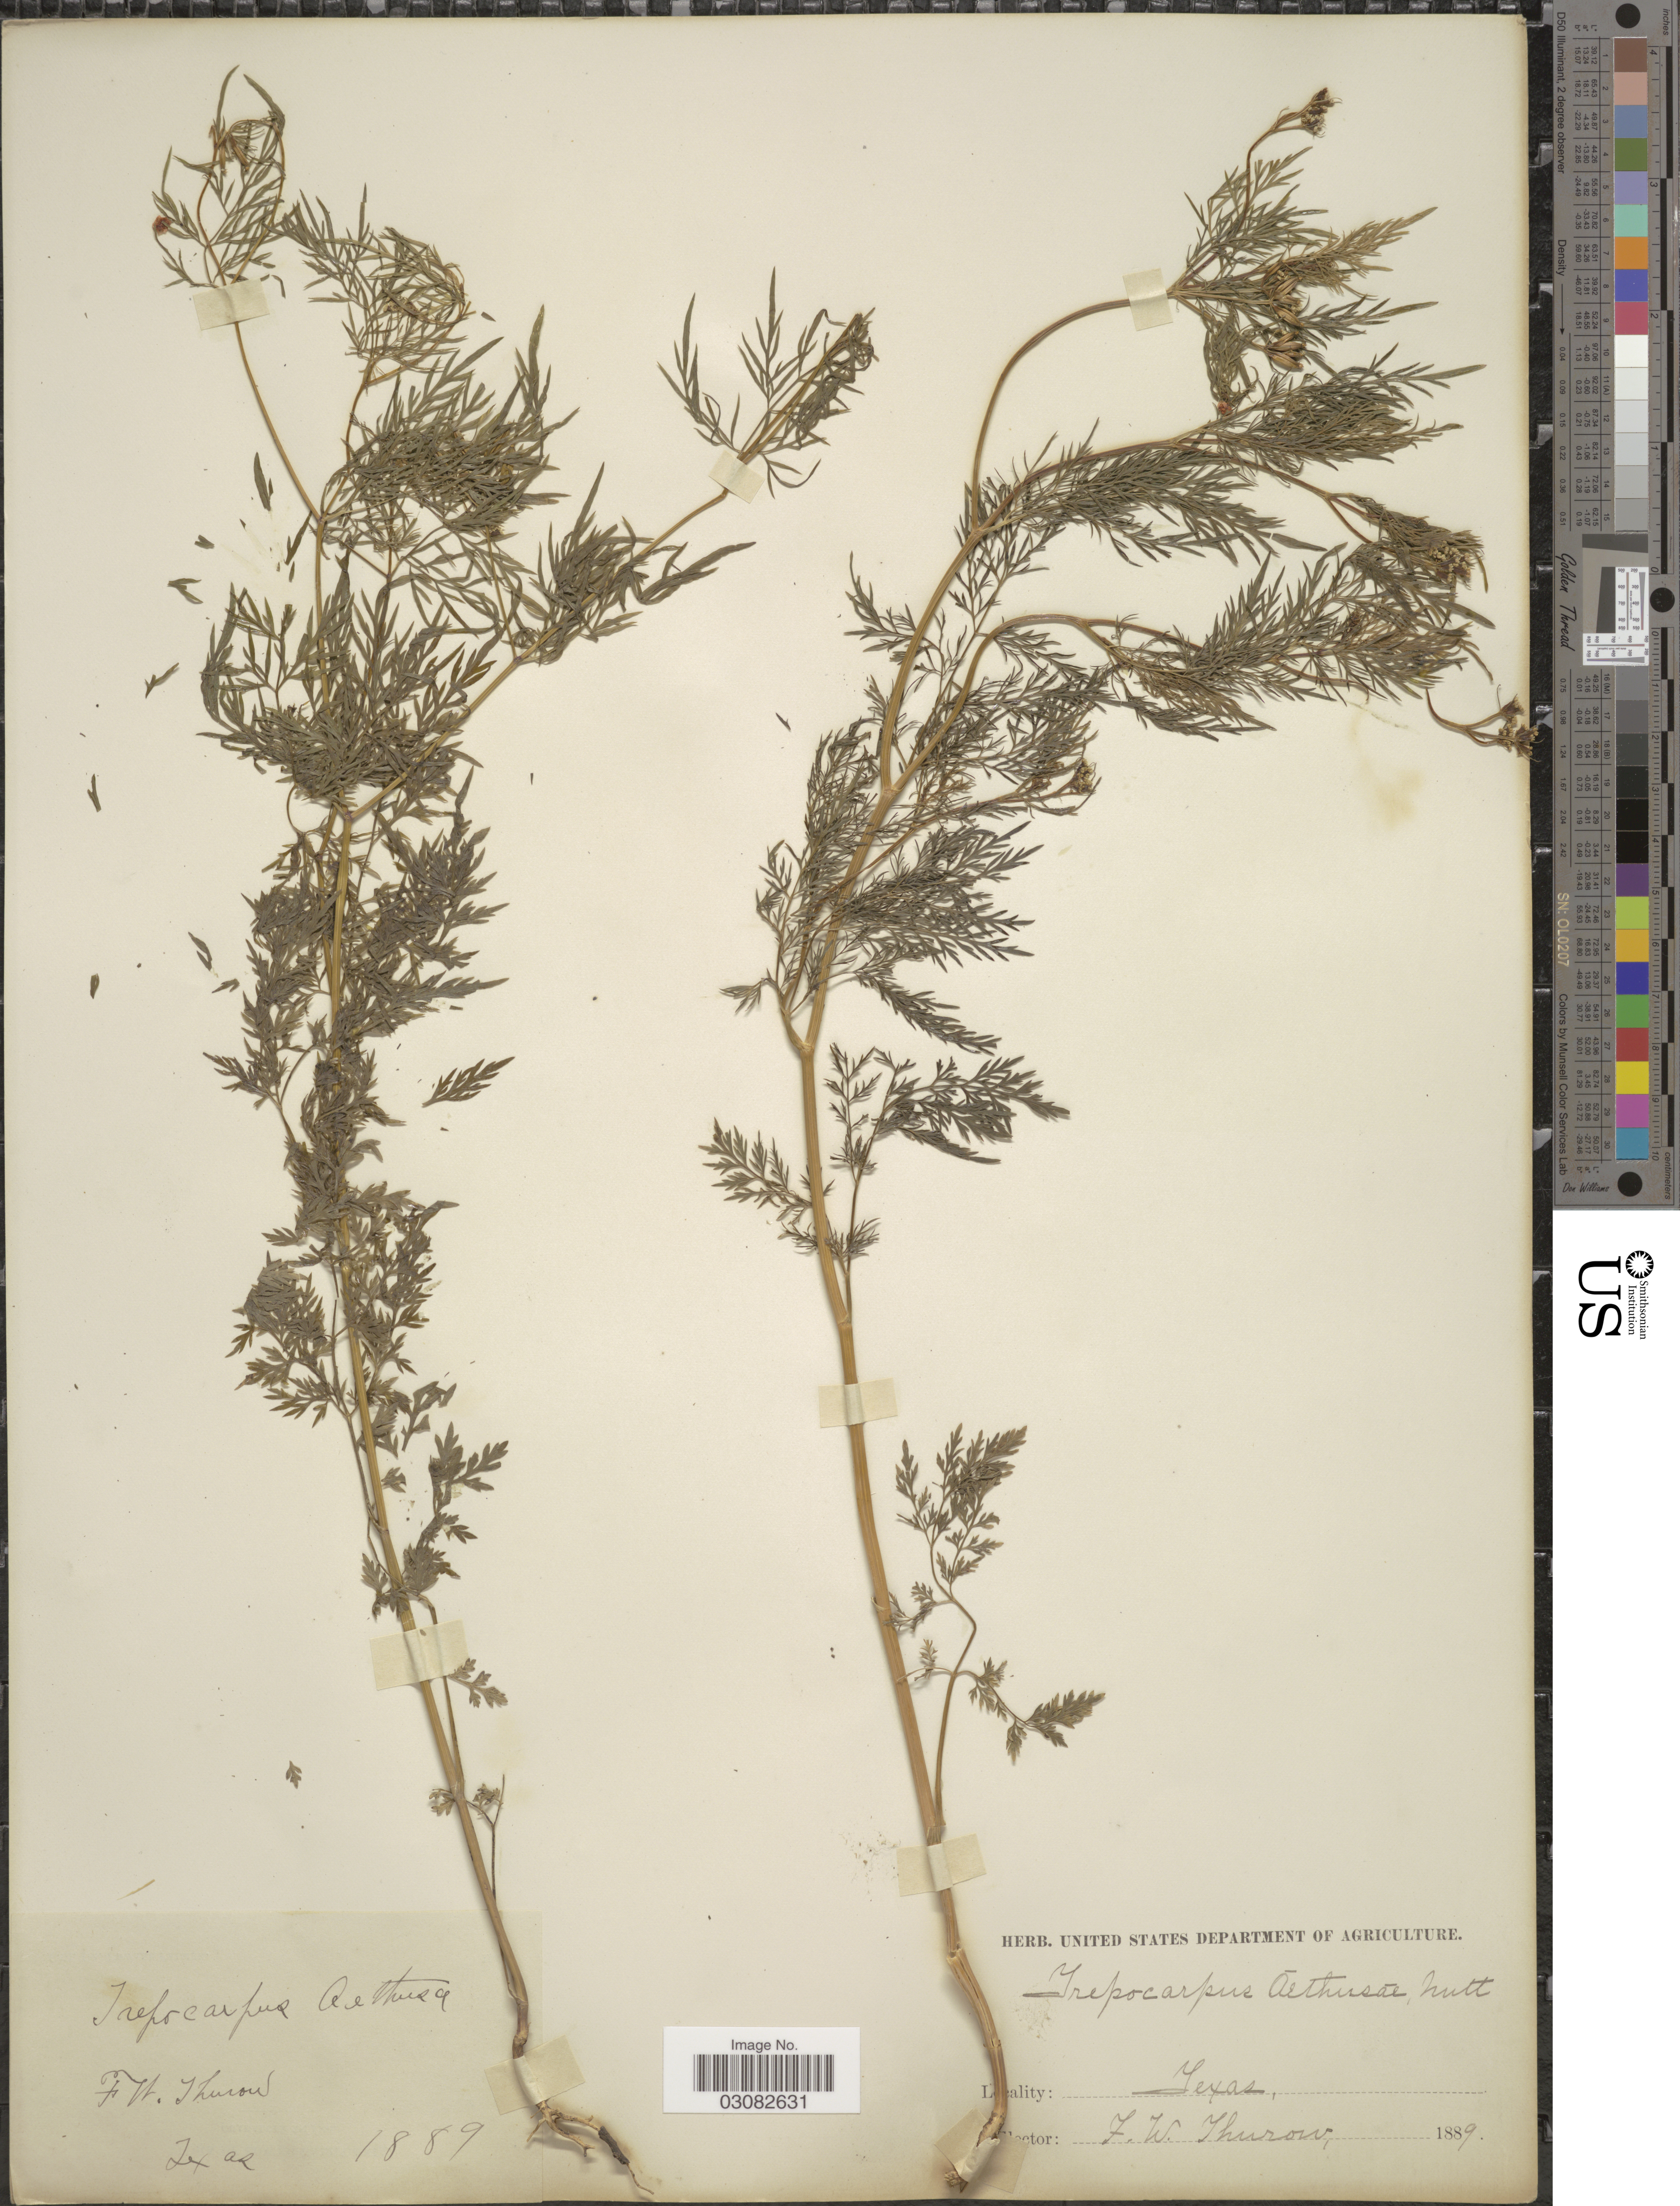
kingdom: Plantae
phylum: Tracheophyta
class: Magnoliopsida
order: Apiales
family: Apiaceae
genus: Trepocarpus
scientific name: Trepocarpus aethusae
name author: Nutt. ex DC.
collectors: F. W. Thurow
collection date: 1889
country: United States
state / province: Texas